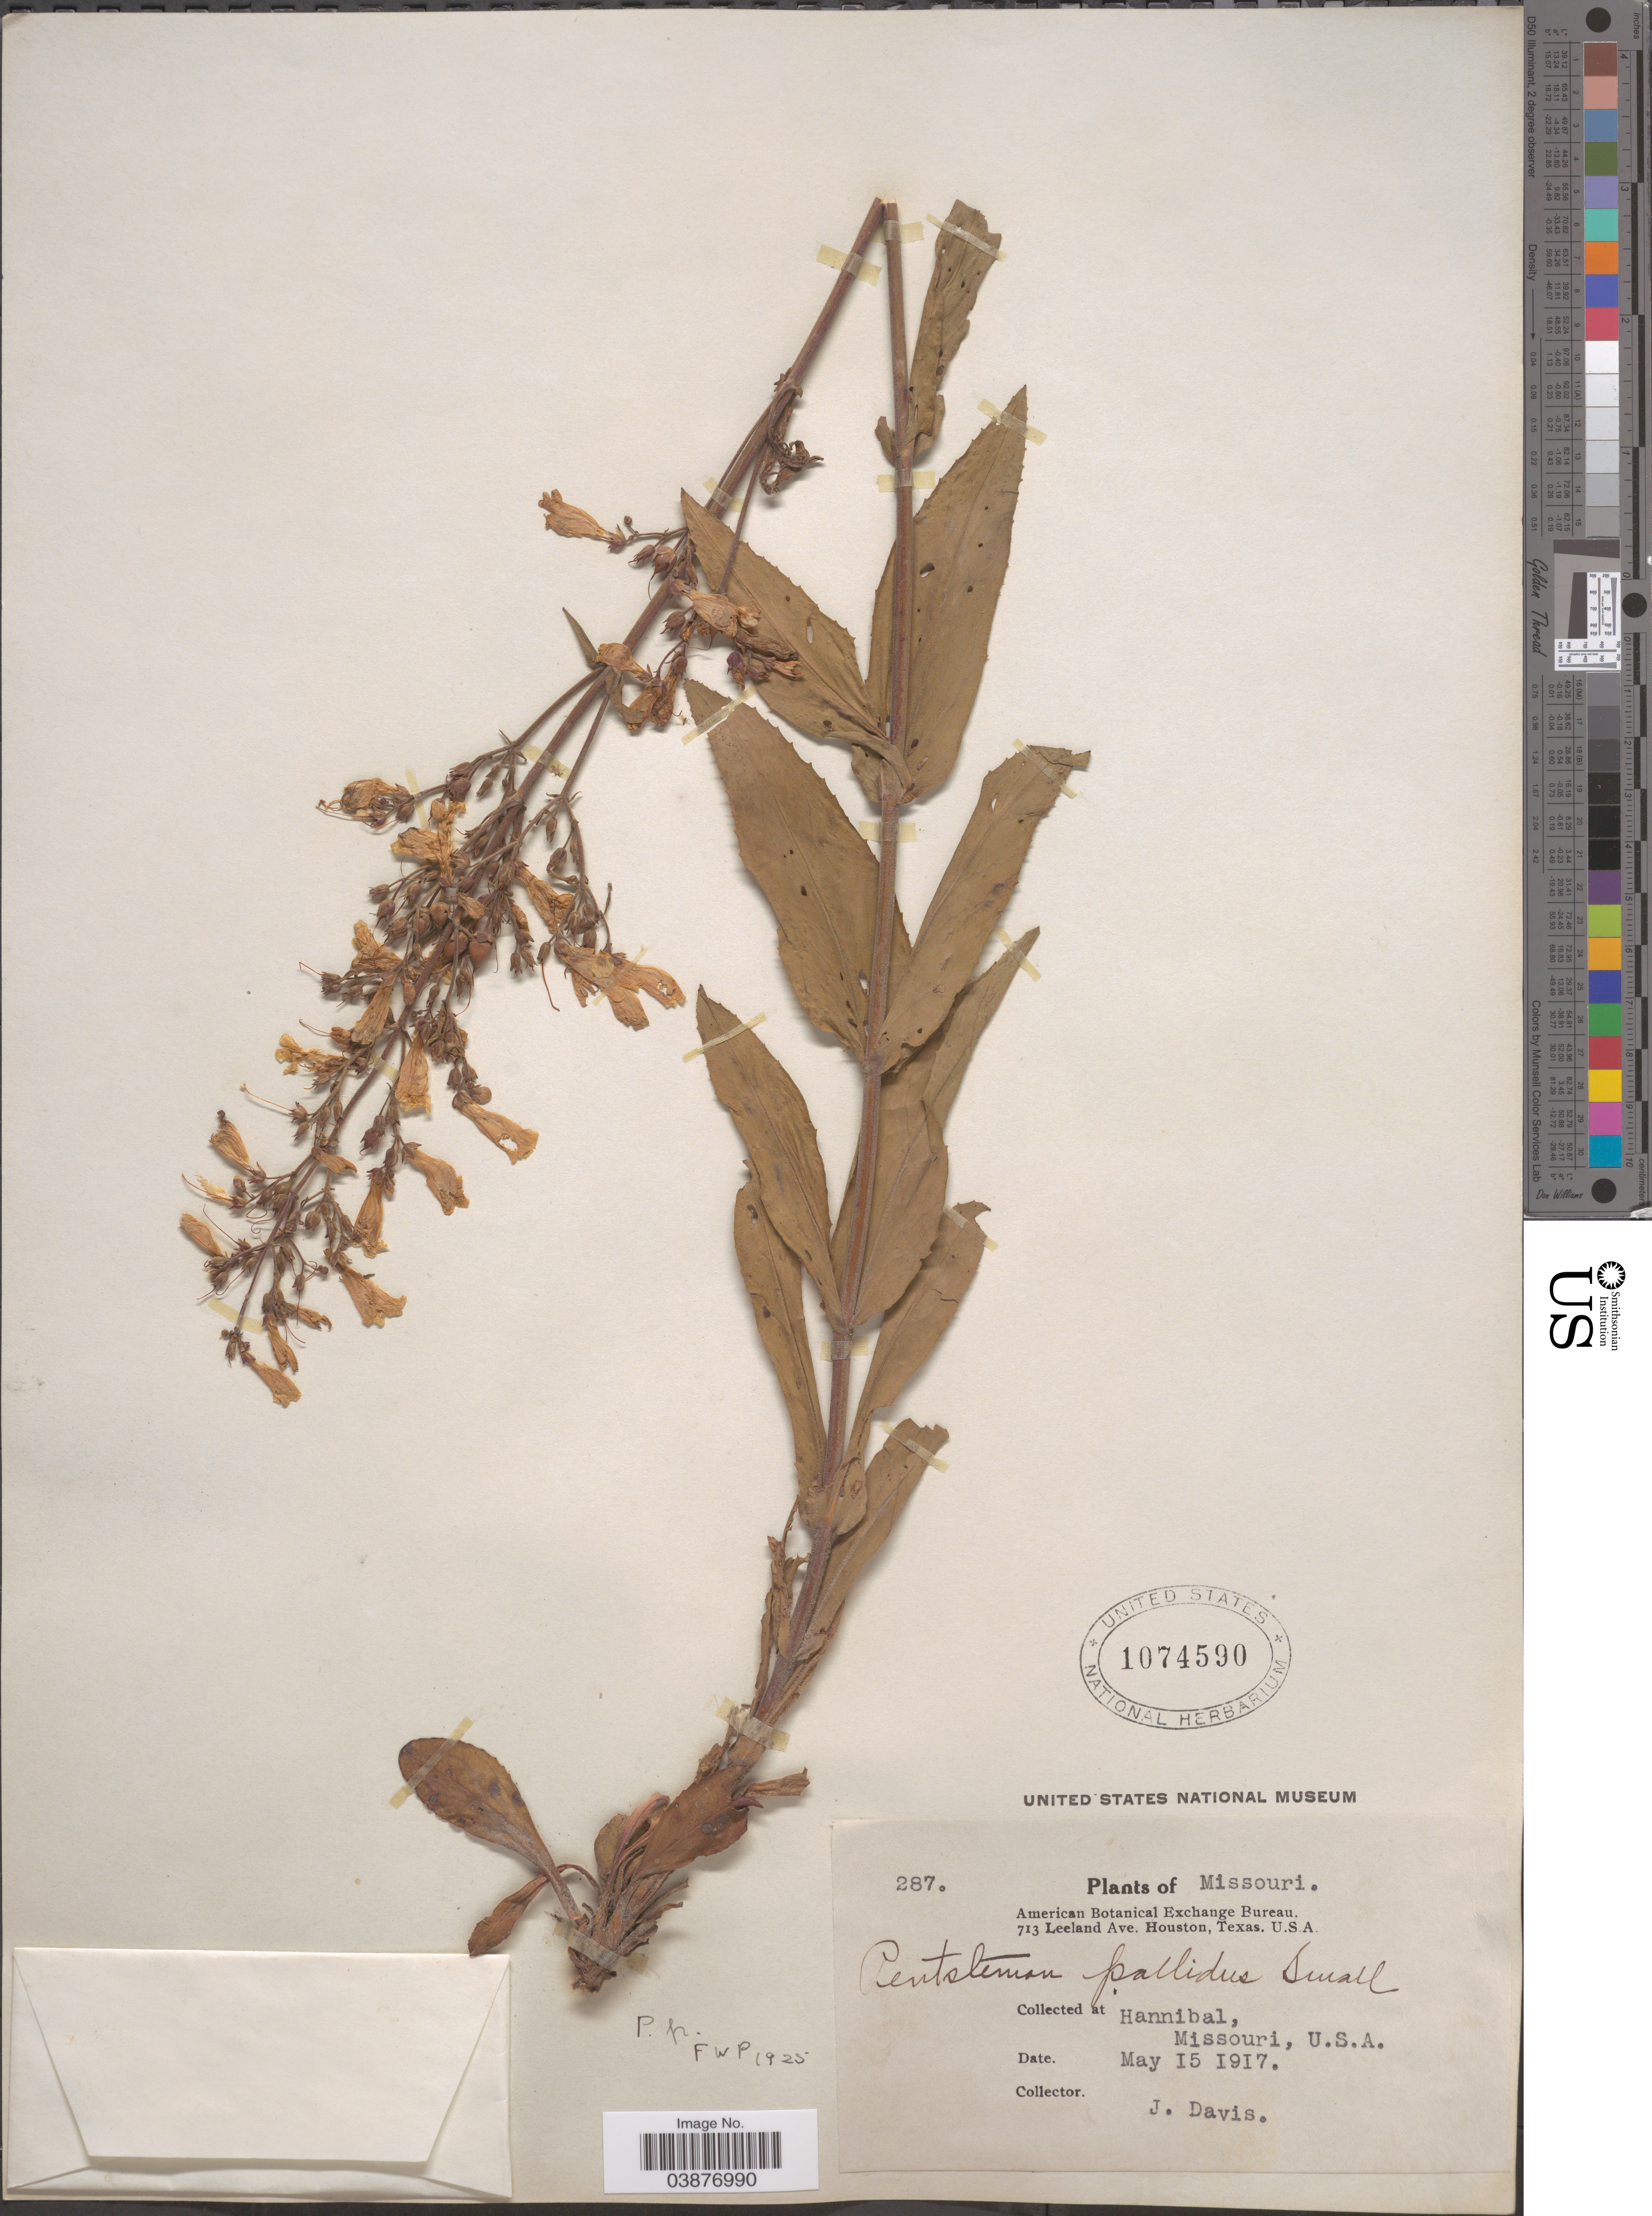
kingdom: Plantae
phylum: Tracheophyta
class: Magnoliopsida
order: Lamiales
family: Plantaginaceae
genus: Penstemon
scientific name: Penstemon pallidus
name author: Small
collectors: J. Davis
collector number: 287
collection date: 1917-05-15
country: United States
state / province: Missouri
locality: Hannibal.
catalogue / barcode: US 1074590